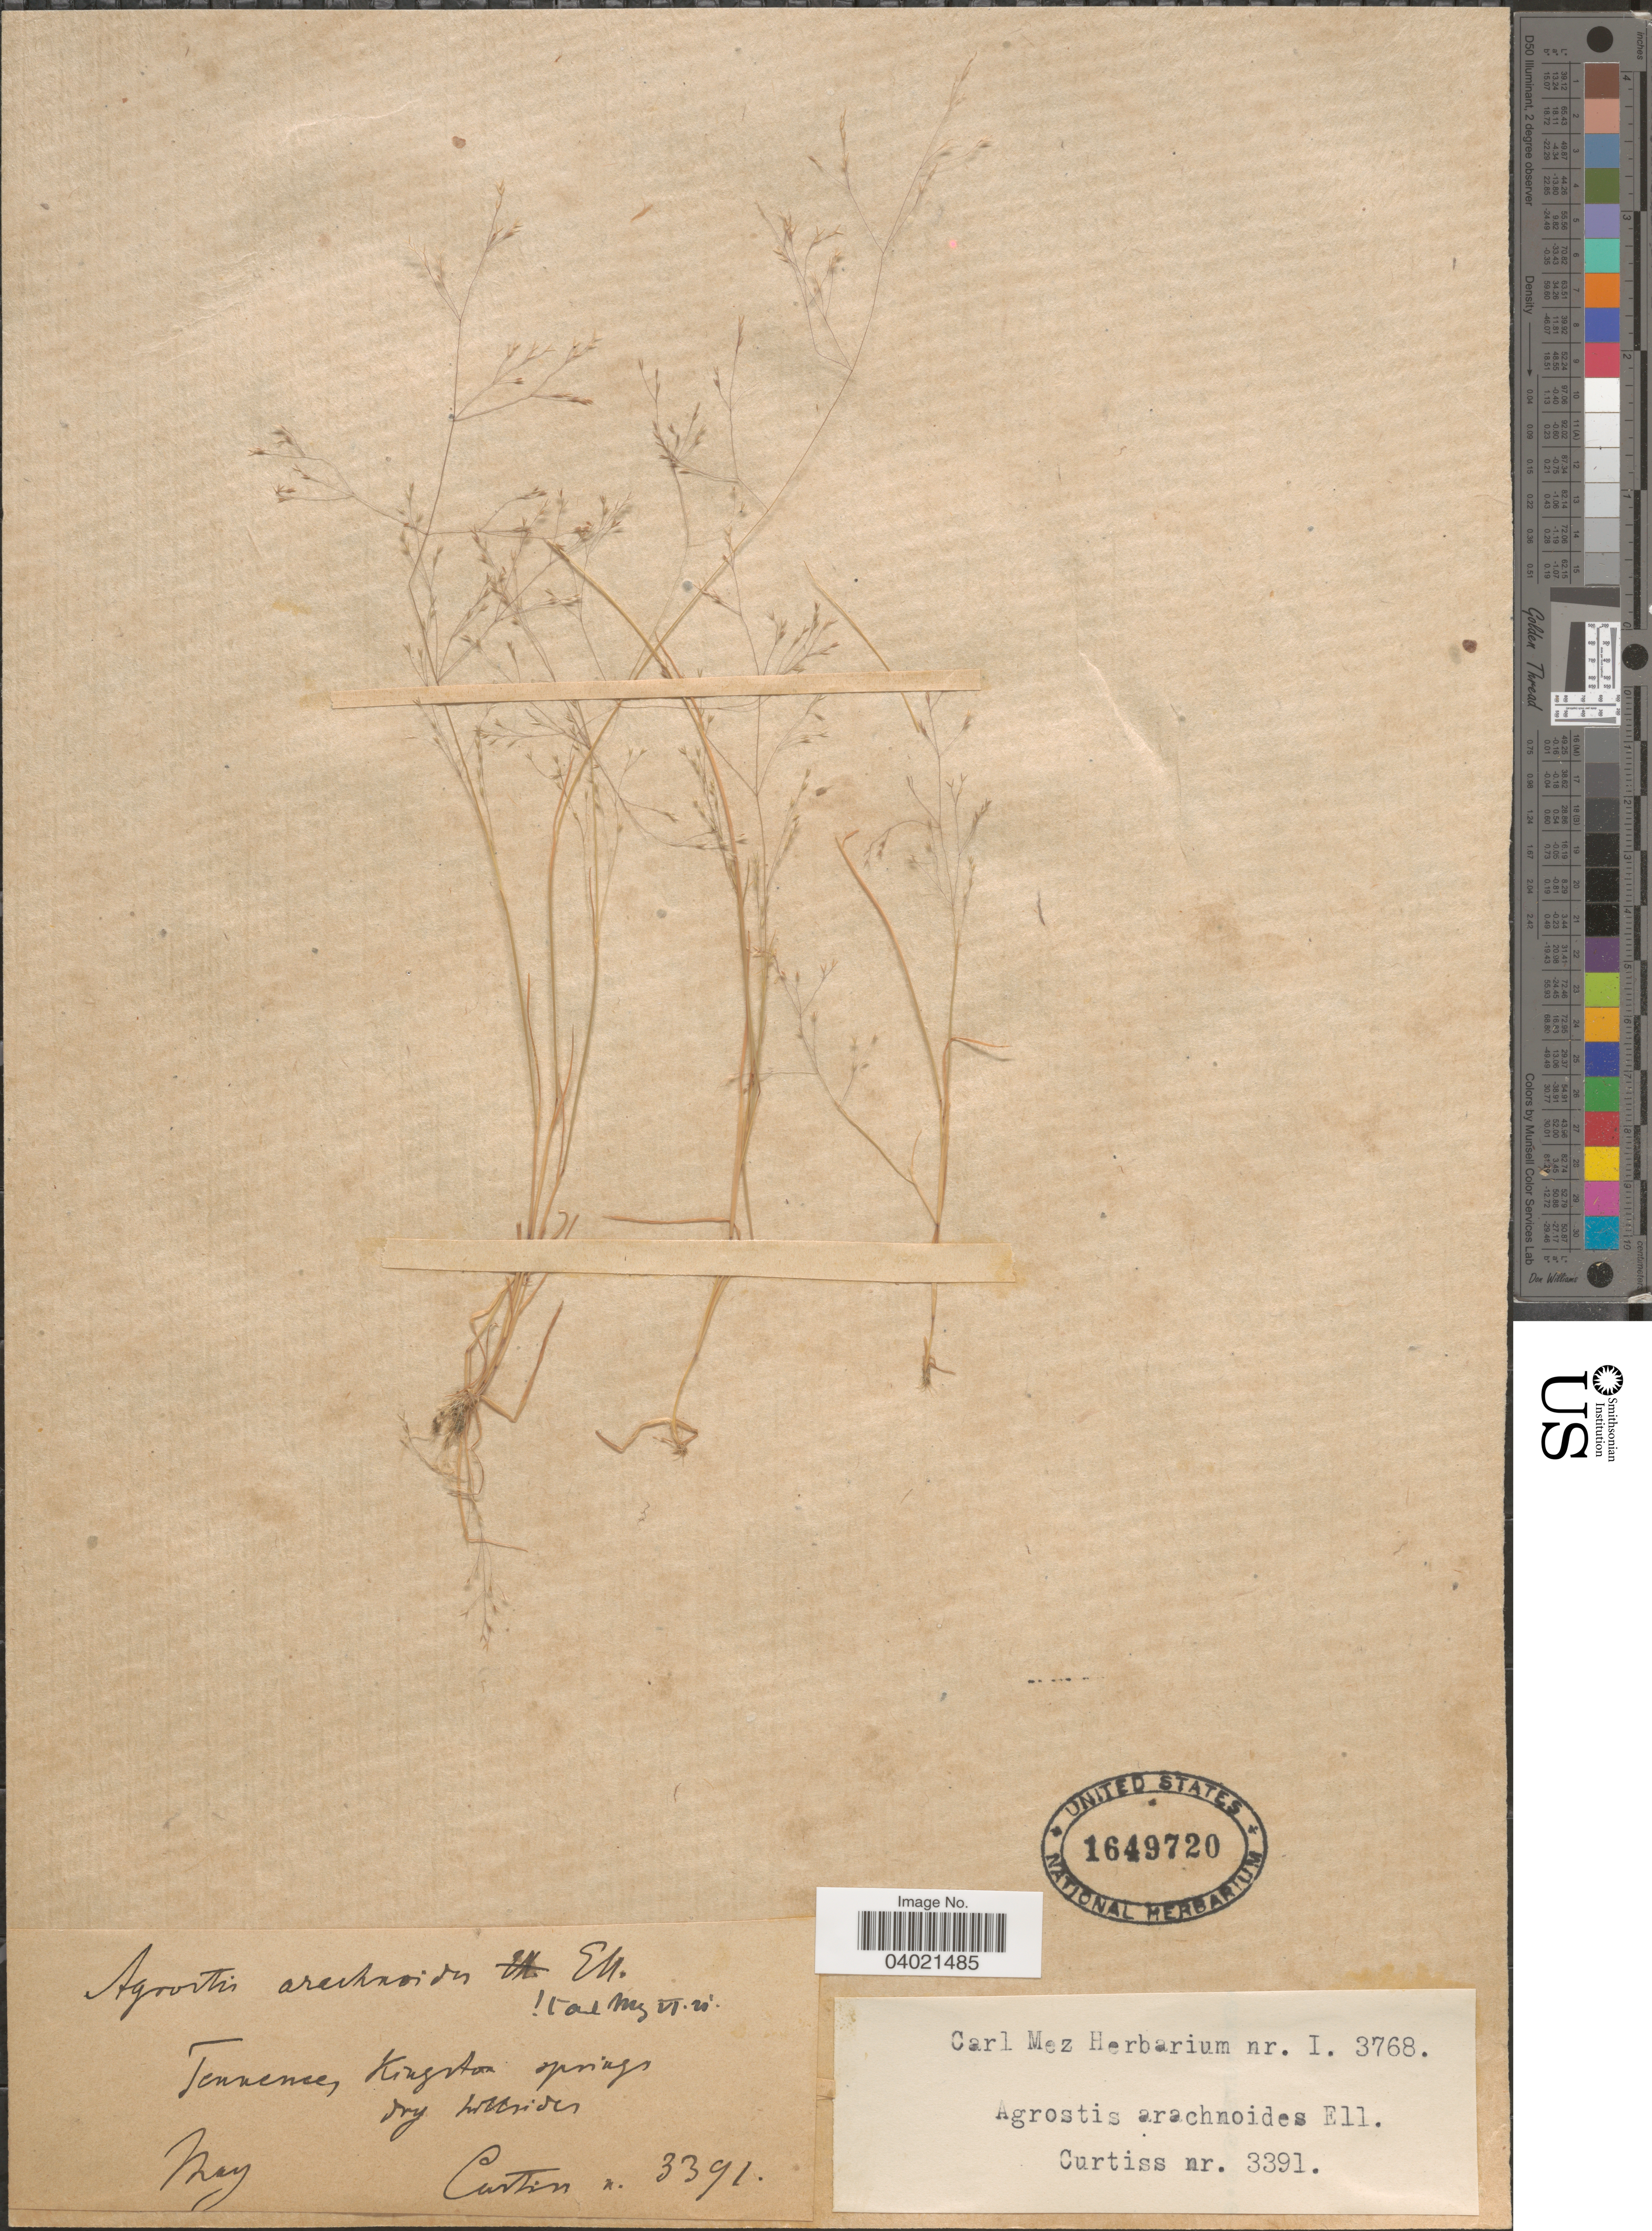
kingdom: Plantae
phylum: Tracheophyta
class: Liliopsida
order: Poales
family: Poaceae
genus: Agrostis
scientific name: Agrostis perennans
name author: (Walter) Tuck.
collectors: -. Curtiss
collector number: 3391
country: United States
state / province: Tennessee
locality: Kingston springs. Dry hillsides.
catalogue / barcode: US 1649720